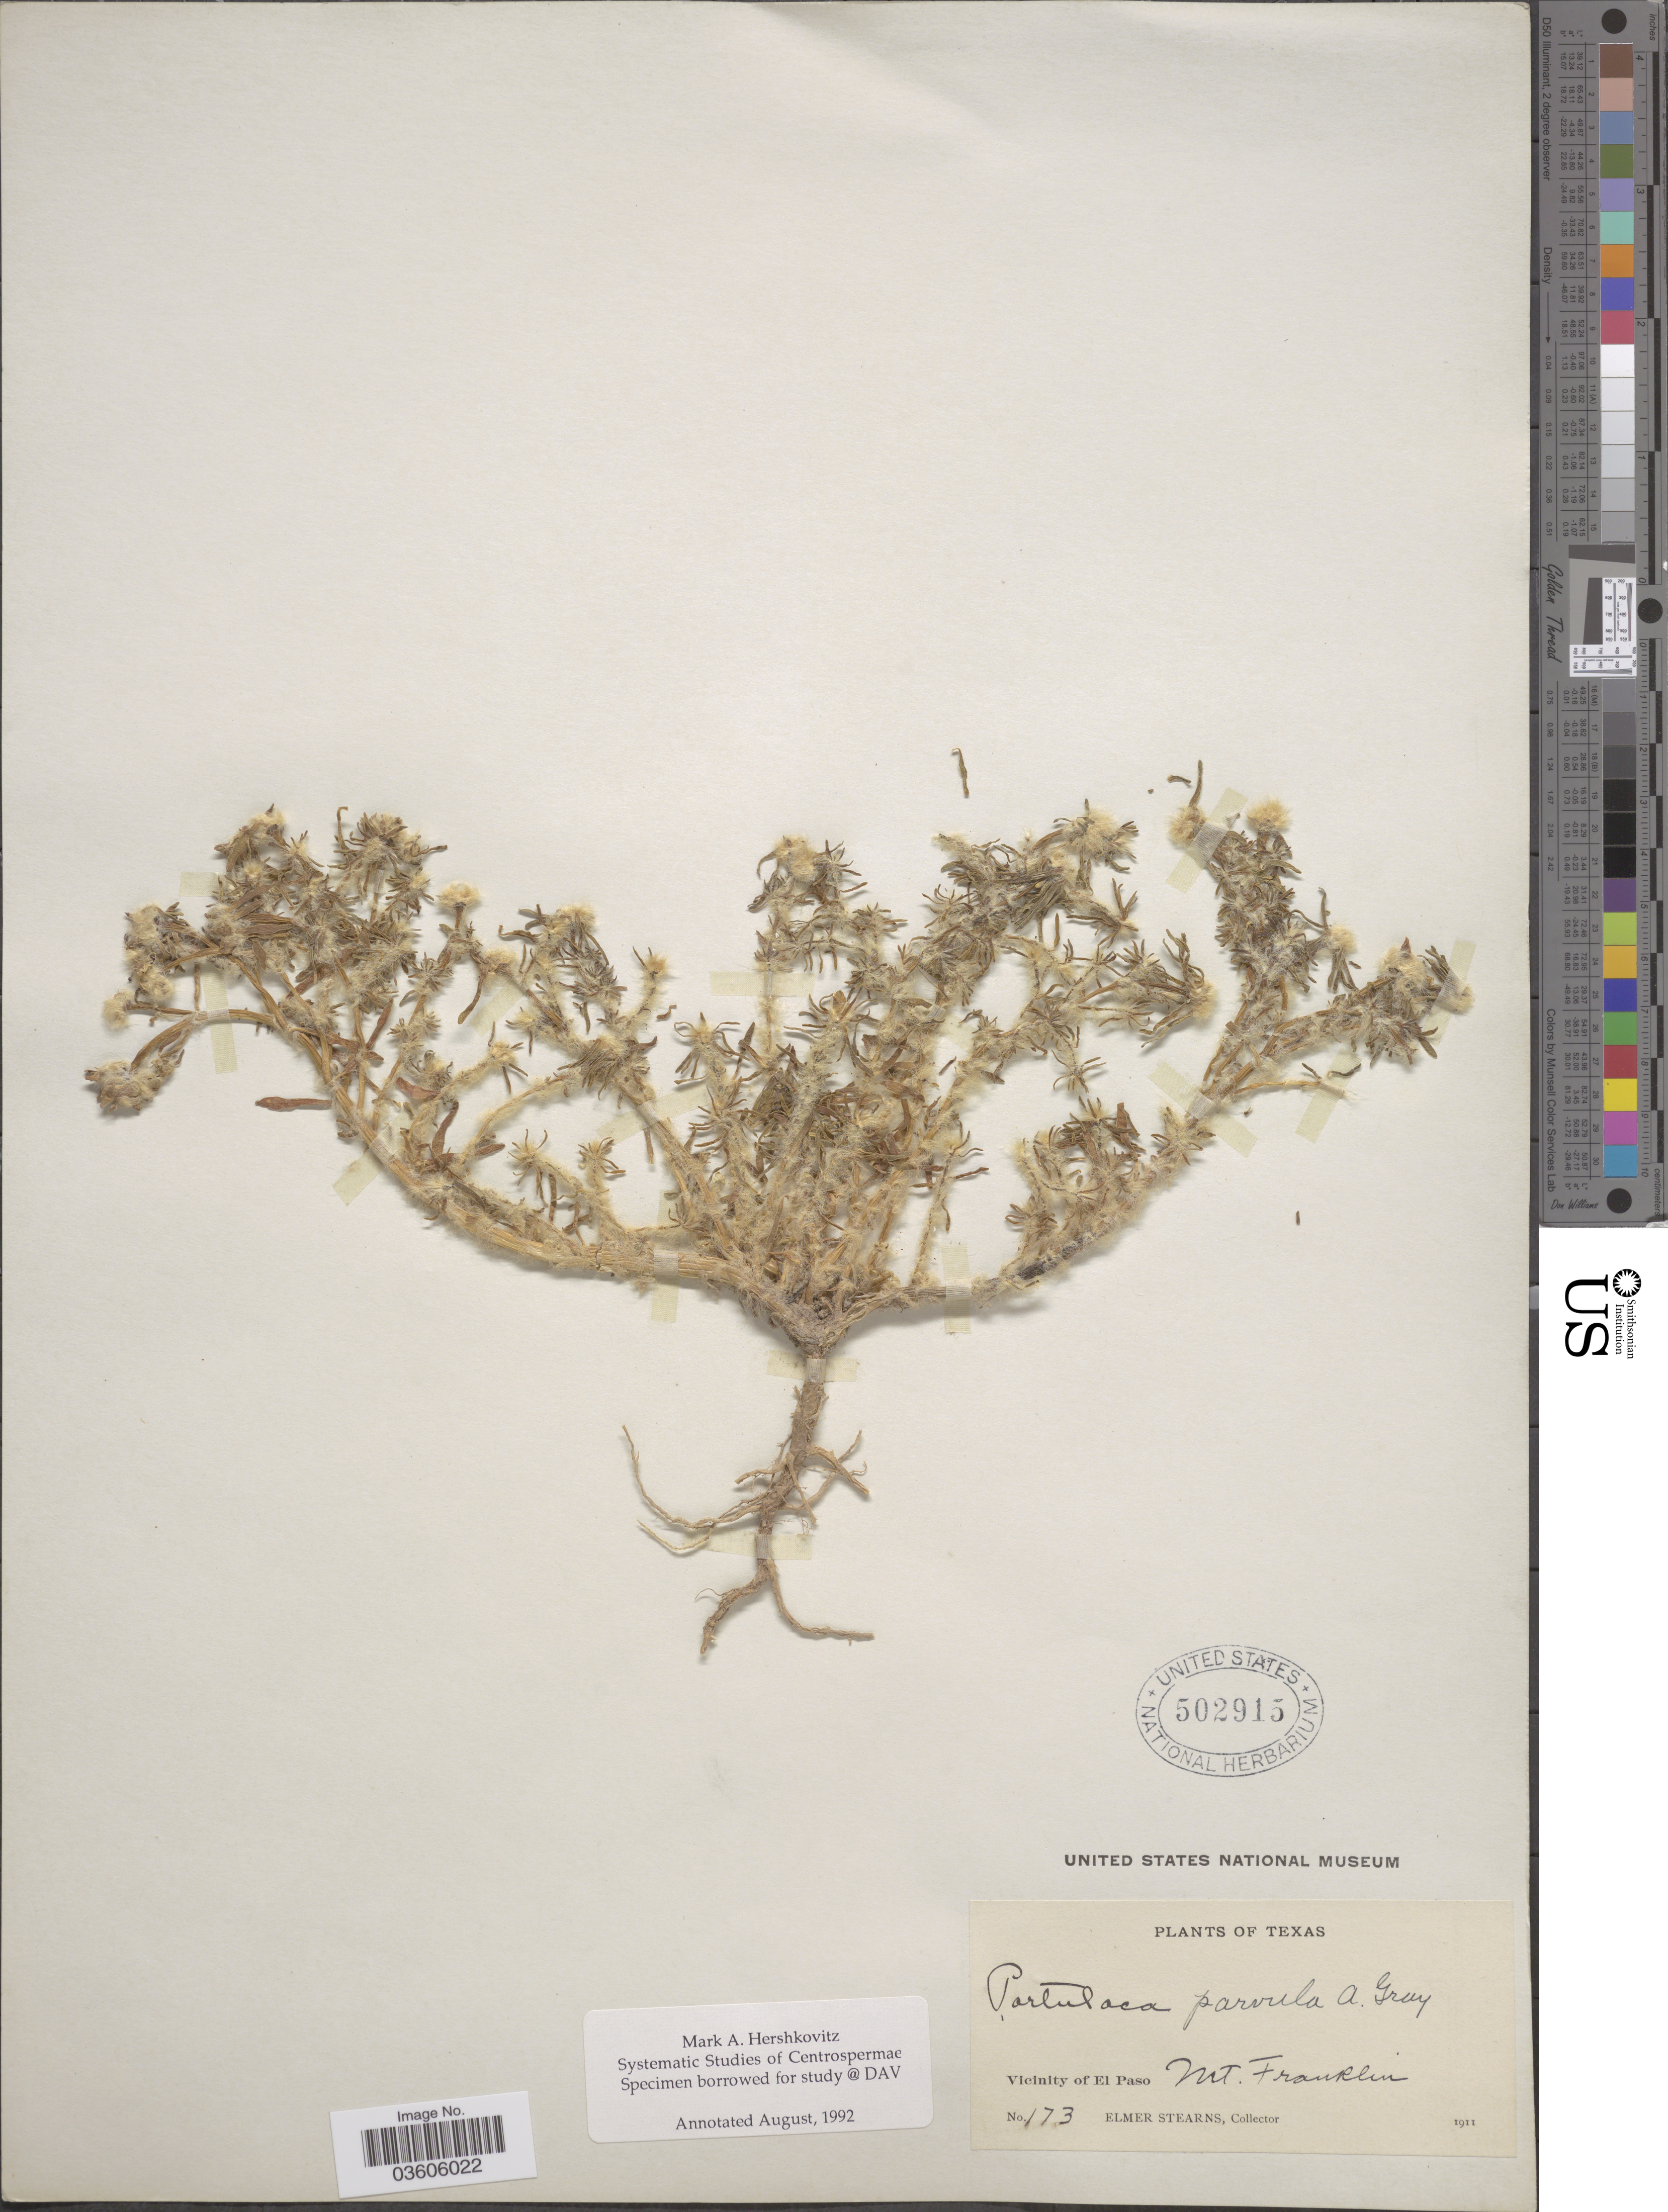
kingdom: Plantae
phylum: Tracheophyta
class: Magnoliopsida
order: Caryophyllales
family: Portulacaceae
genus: Portulaca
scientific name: Portulaca parvula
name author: A. Gray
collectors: E. Stearns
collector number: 173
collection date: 1911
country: United States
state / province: Texas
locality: Vicinity of El Paso. Mt. Franklin.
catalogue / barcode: US 502915